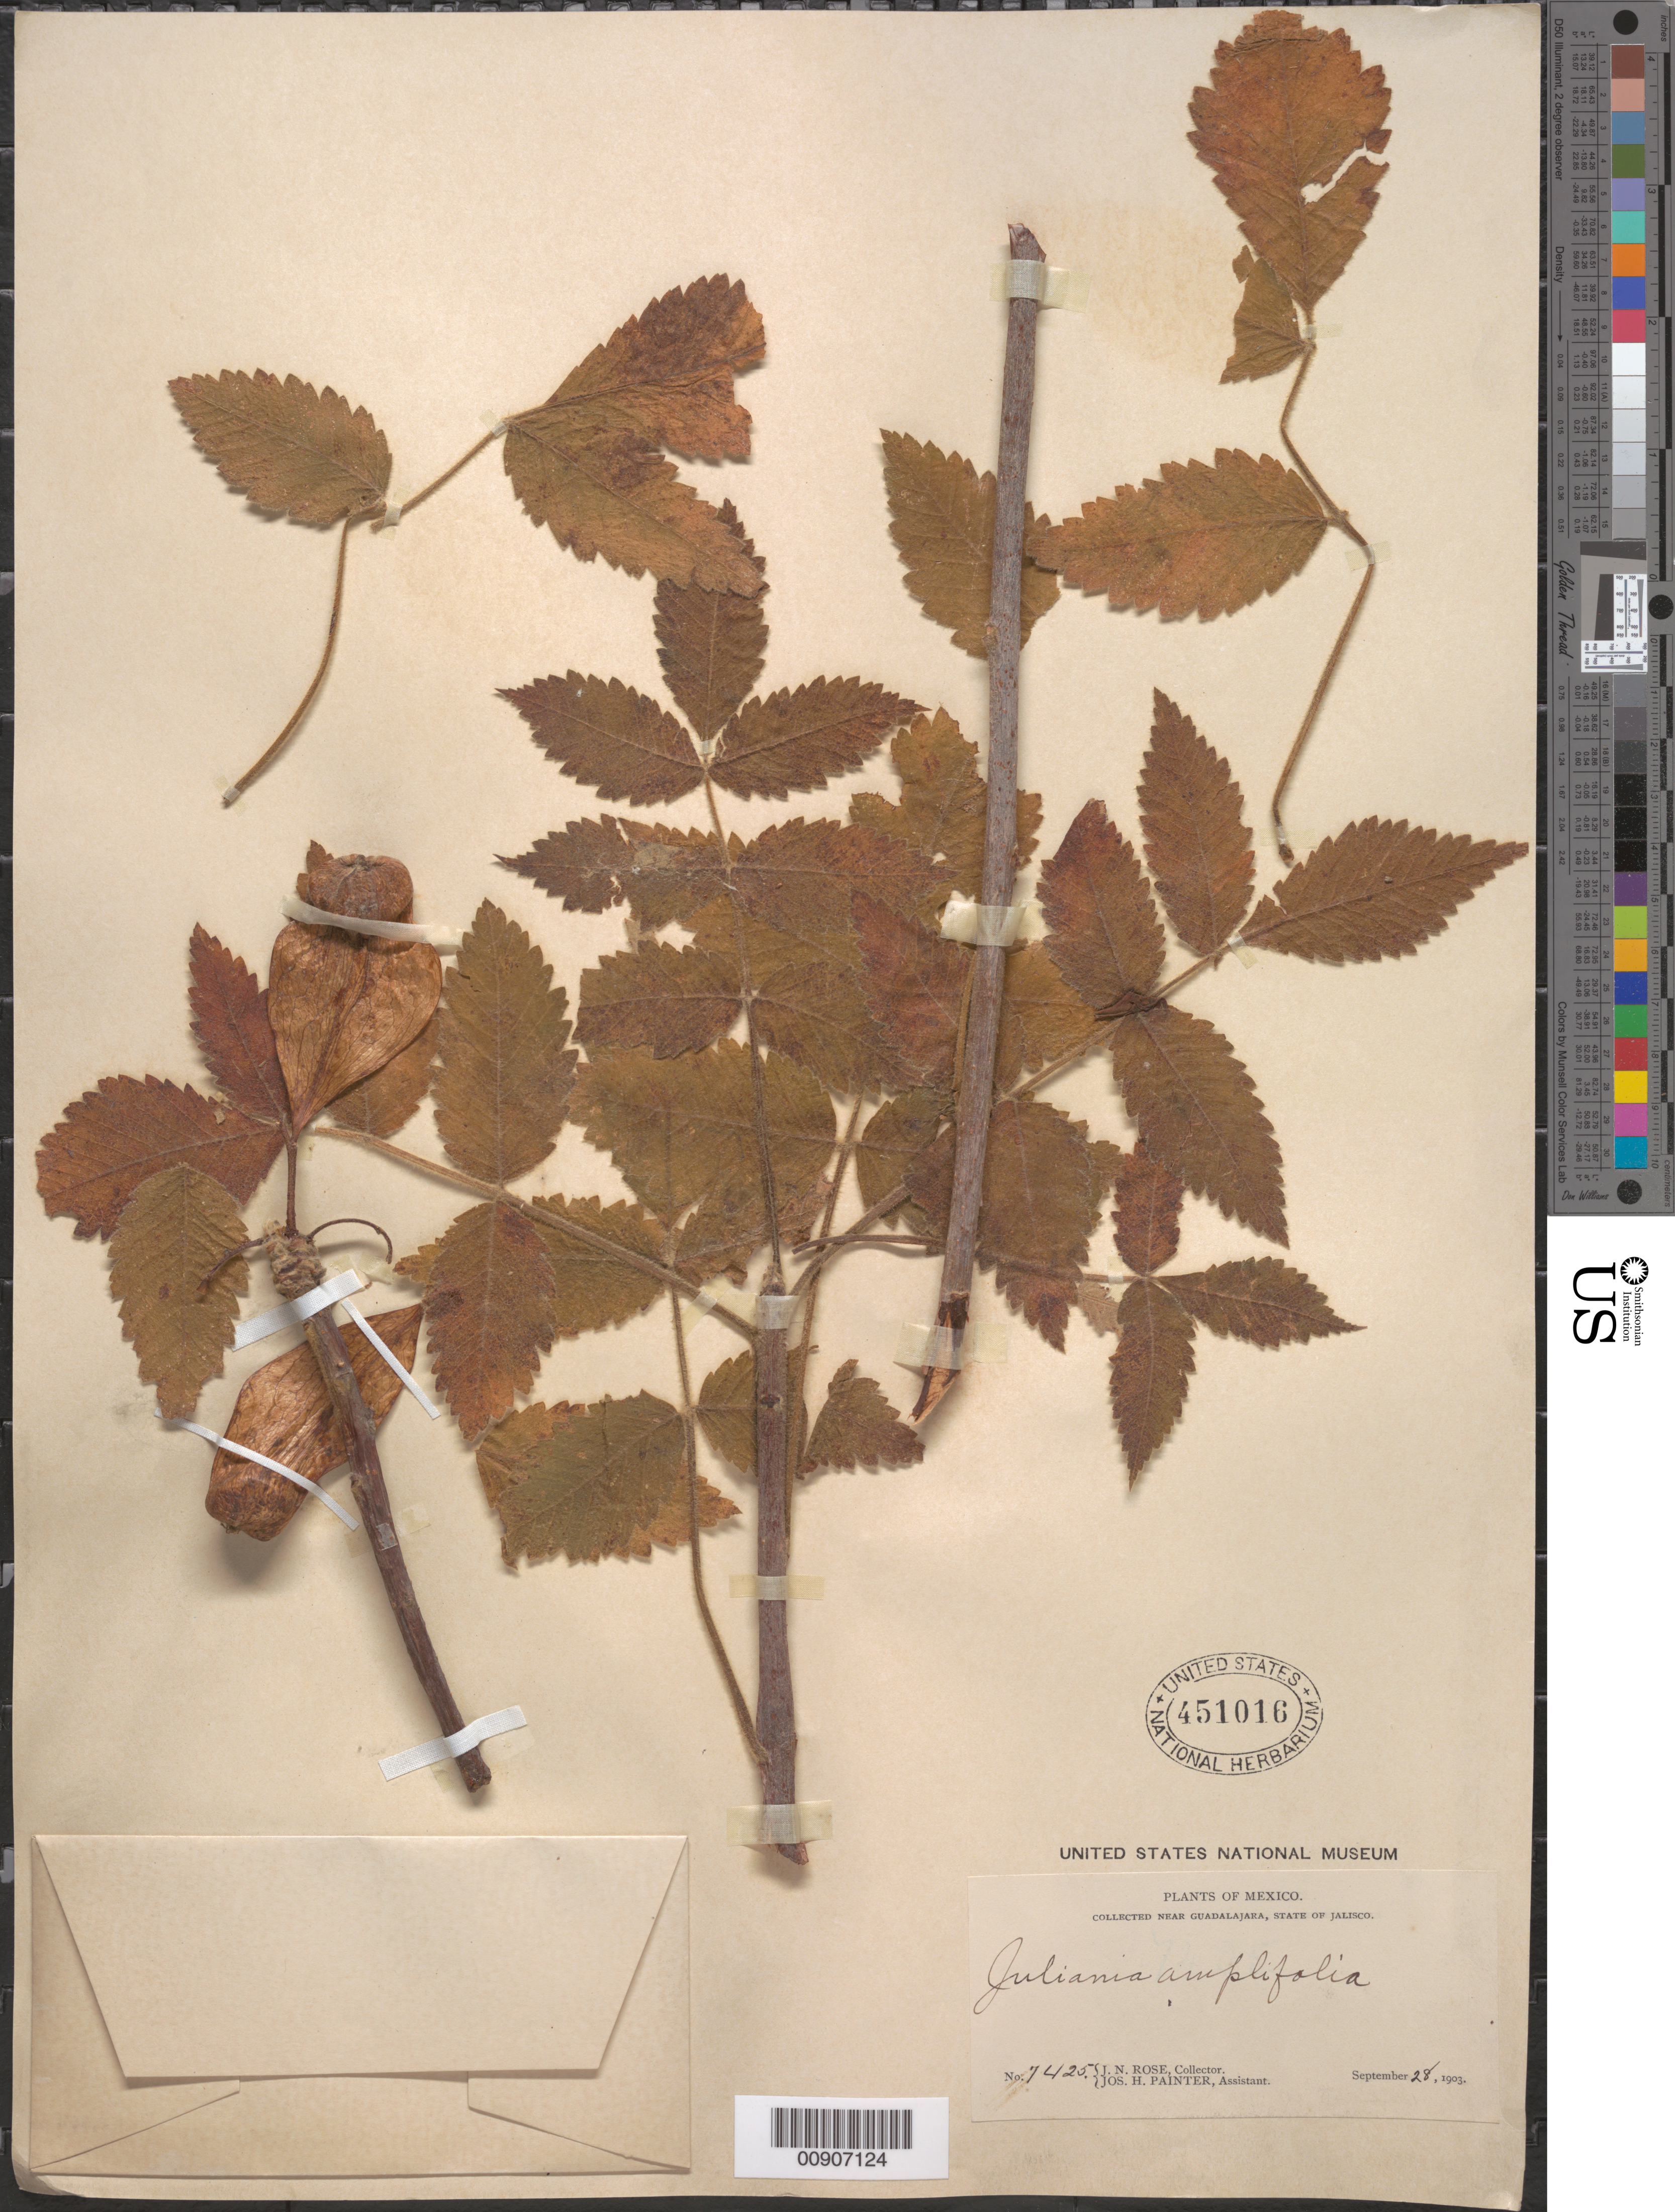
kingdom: Plantae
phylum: Tracheophyta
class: Magnoliopsida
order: Sapindales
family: Anacardiaceae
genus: Amphipterygium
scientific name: Amphipterygium amplifolium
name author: (Hemsl. & Rose) Hemsl. & Rose ex Standl.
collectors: J. N. Rose & J. H. Painter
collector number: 7425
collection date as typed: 28 Sep 1903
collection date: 1903-09-28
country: Mexico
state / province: Jalisco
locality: Near Guadalajara, State of Jalisco.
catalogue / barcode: US 451016